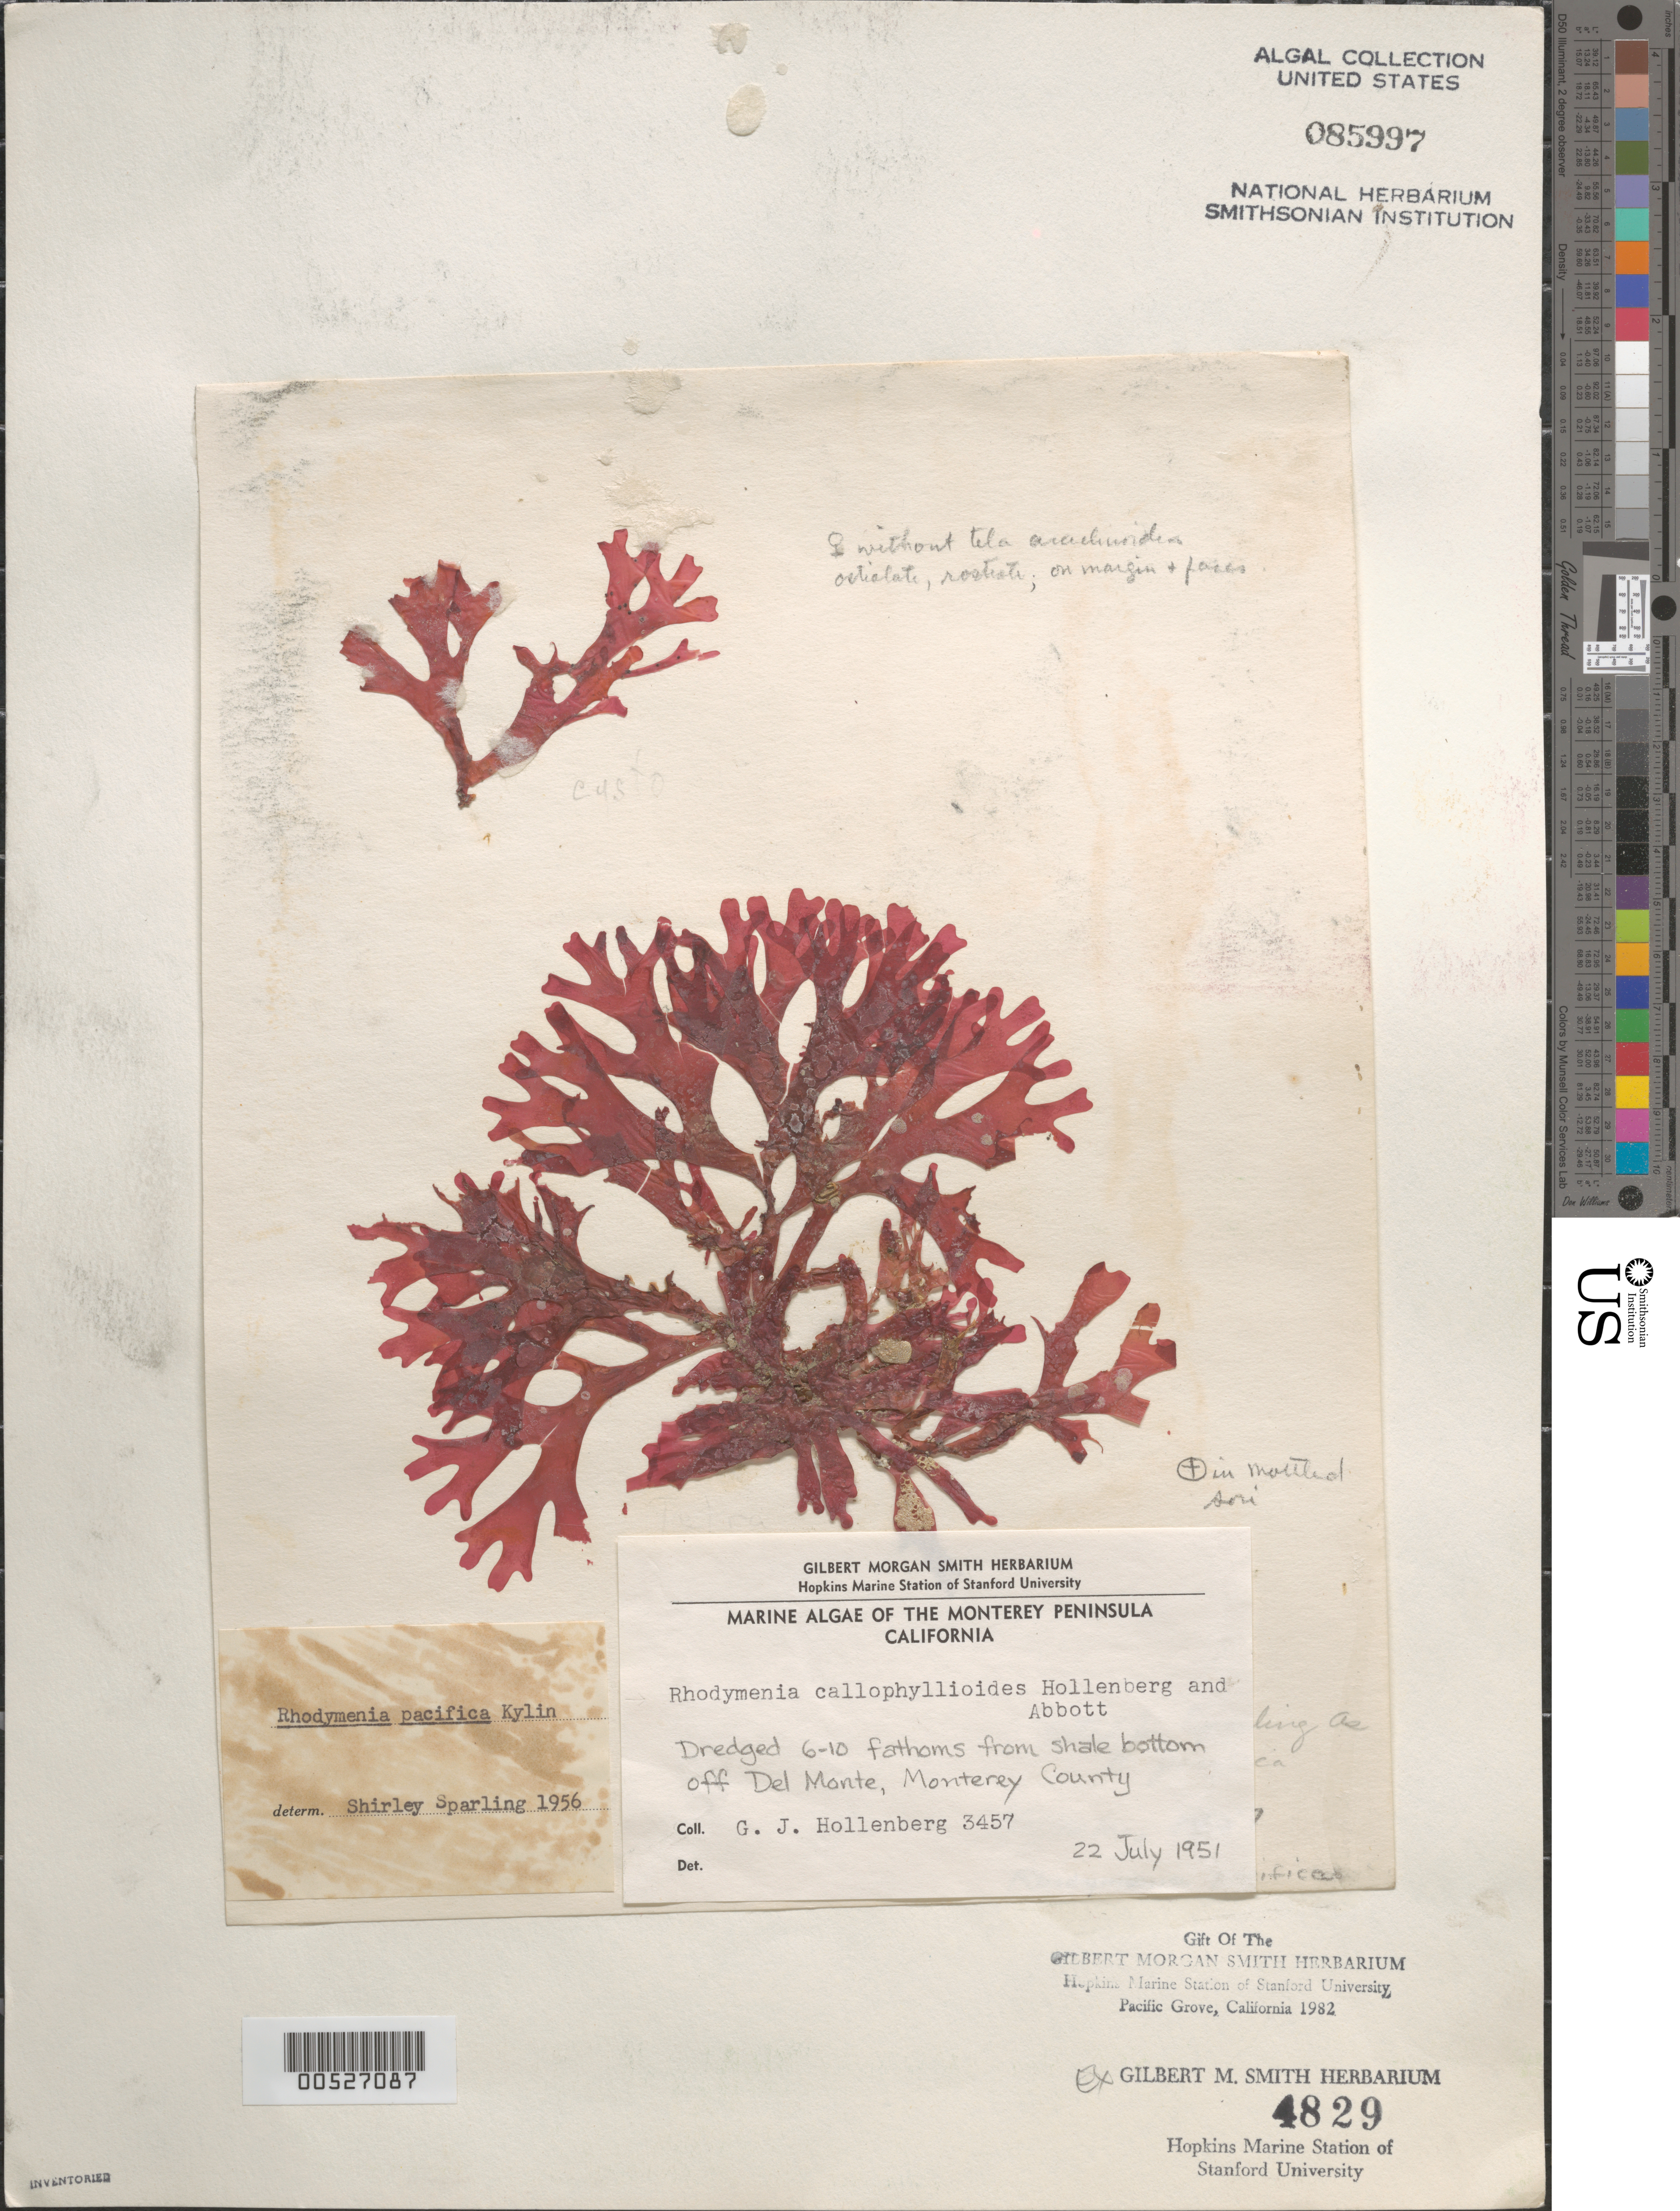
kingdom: Plantae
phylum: Rhodophyta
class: Florideophyceae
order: Rhodymeniales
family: Rhodymeniaceae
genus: Rhodymenia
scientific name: Rhodymenia pacifica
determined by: Sparling, S.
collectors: G. Hollenberg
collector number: GJH 3457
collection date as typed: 22 Jul 1951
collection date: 1951-07-22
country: United States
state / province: California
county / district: Monterey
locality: Off Del Monte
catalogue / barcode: US 85997